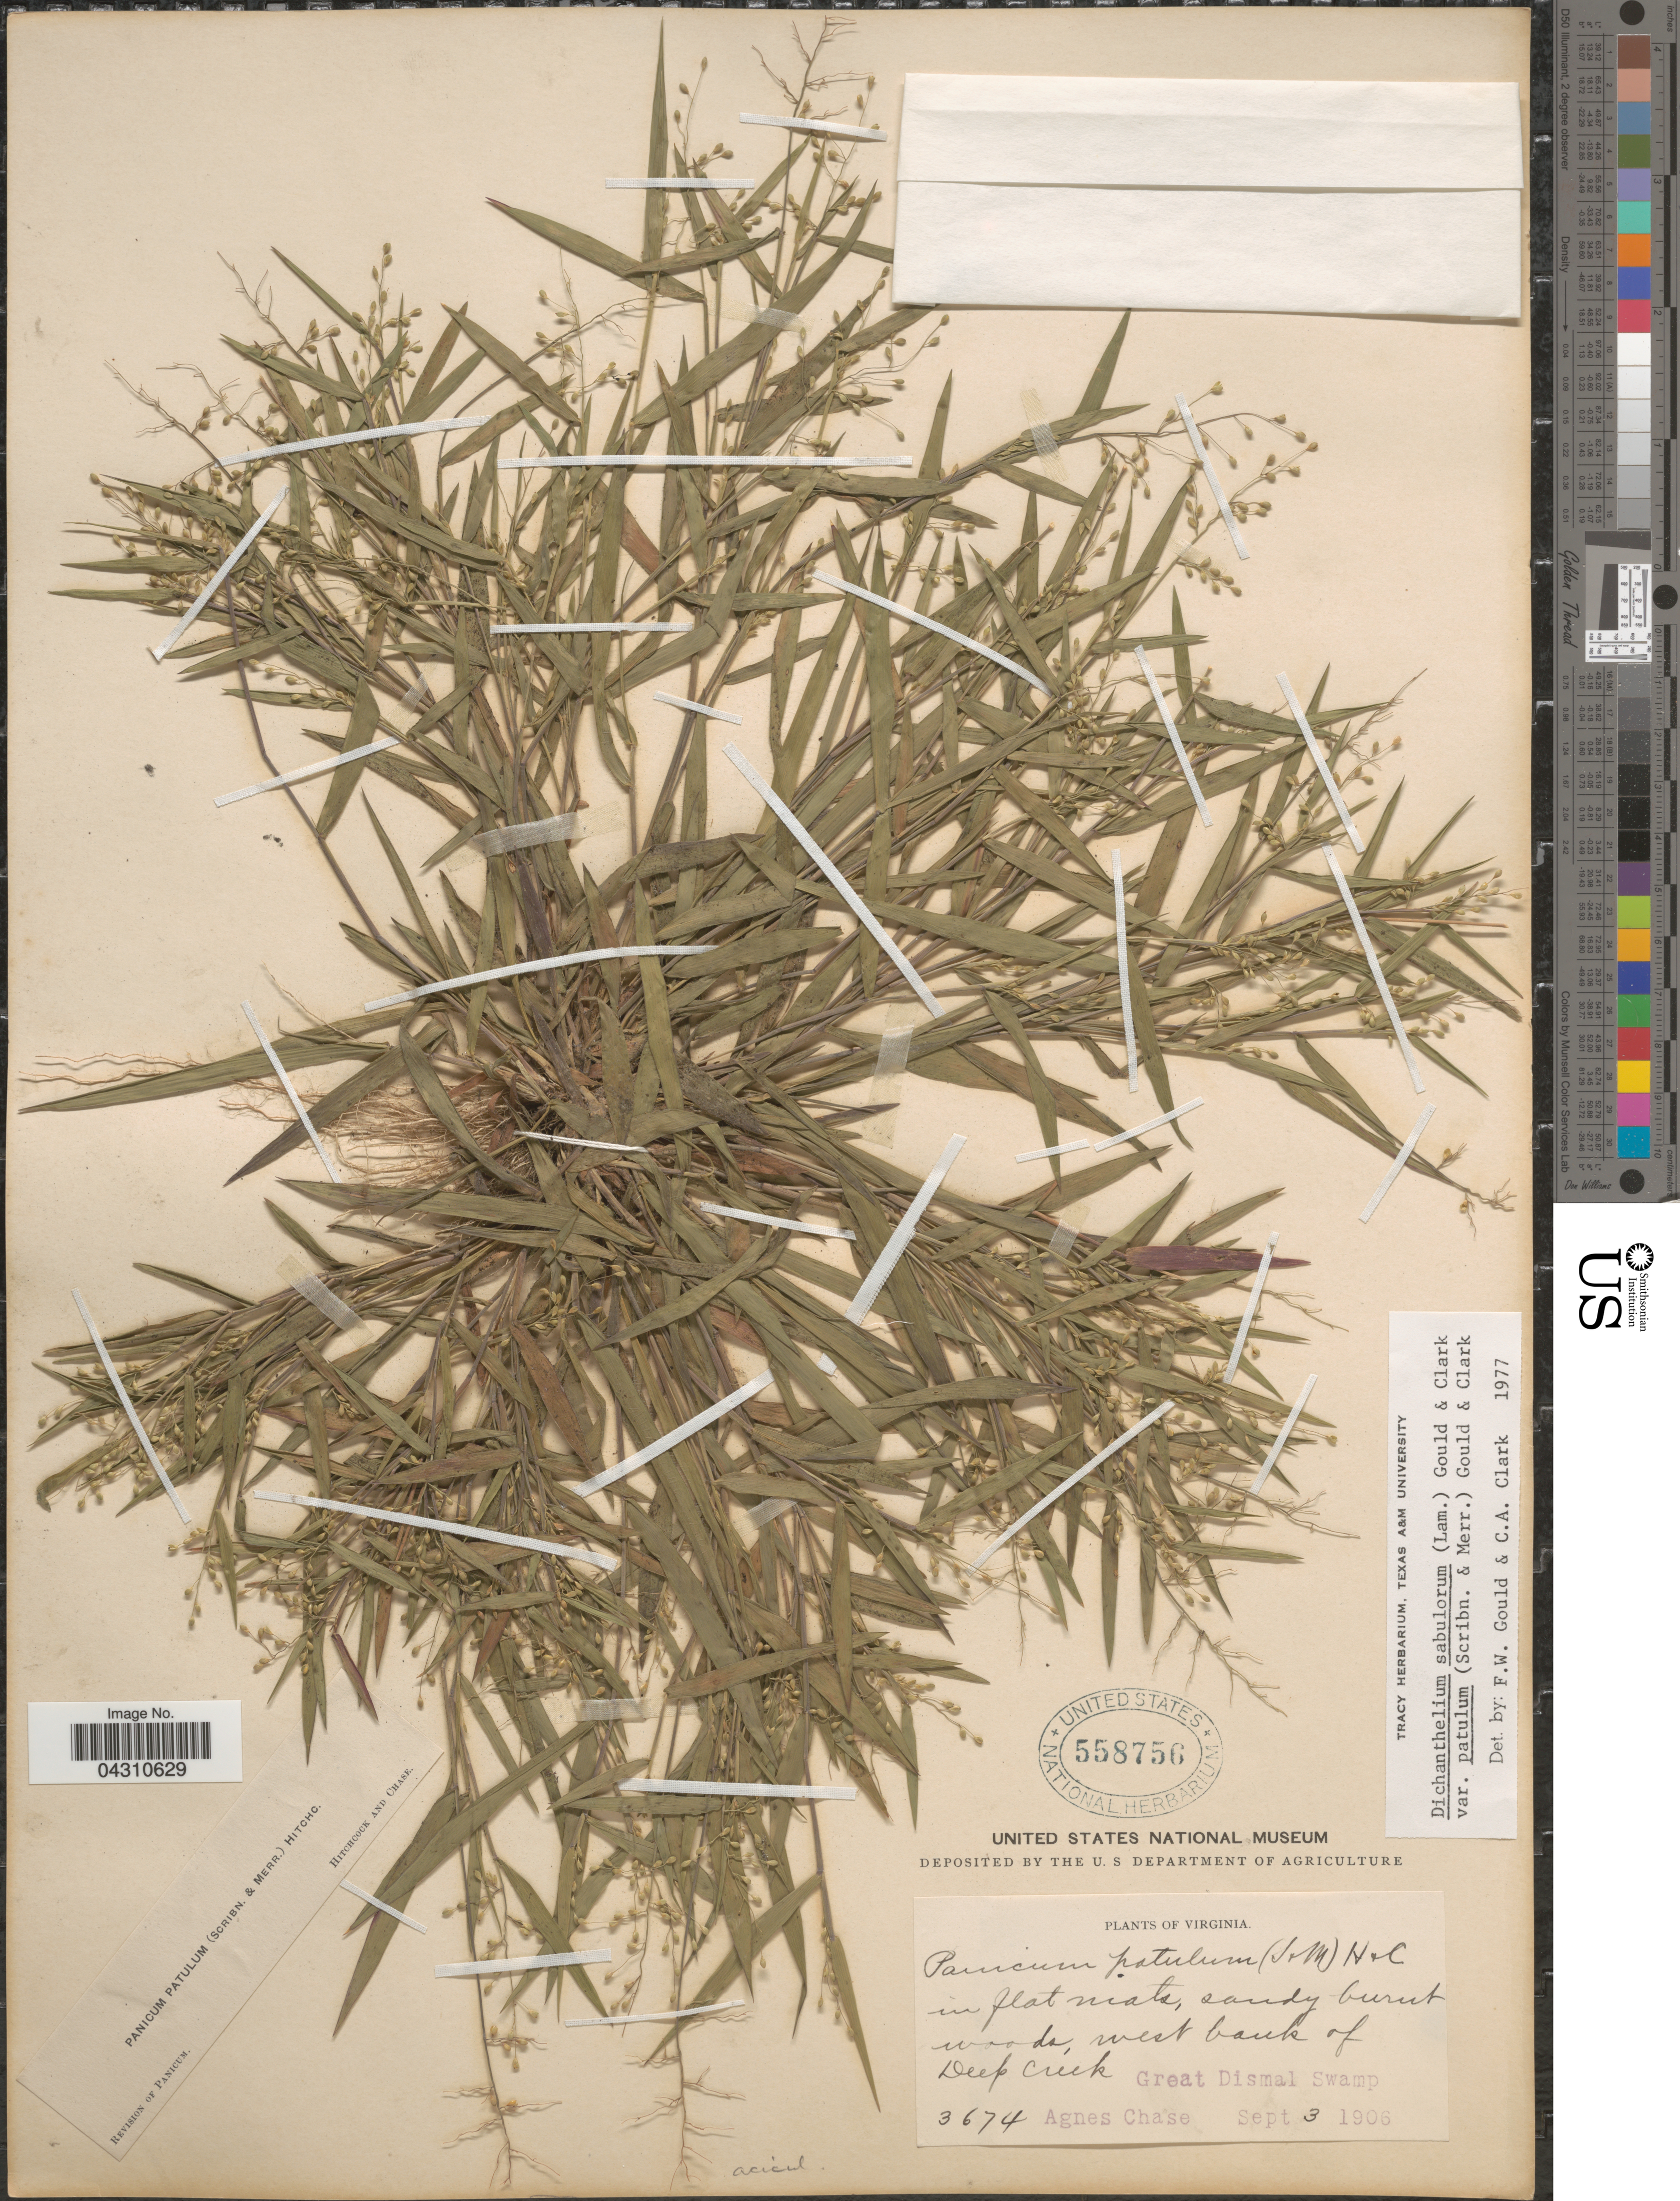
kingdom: Plantae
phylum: Tracheophyta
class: Liliopsida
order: Poales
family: Poaceae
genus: Dichanthelium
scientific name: Dichanthelium portoricense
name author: (Desv. ex Ham.) B.F. Hansen & Wunderlin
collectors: A. Chase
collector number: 3674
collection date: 1906-09-03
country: United States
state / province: Virginia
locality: In flat mats, sandy burnt woods, west bank of Deep Creek. Great Dismal Swamp.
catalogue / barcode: US 558756